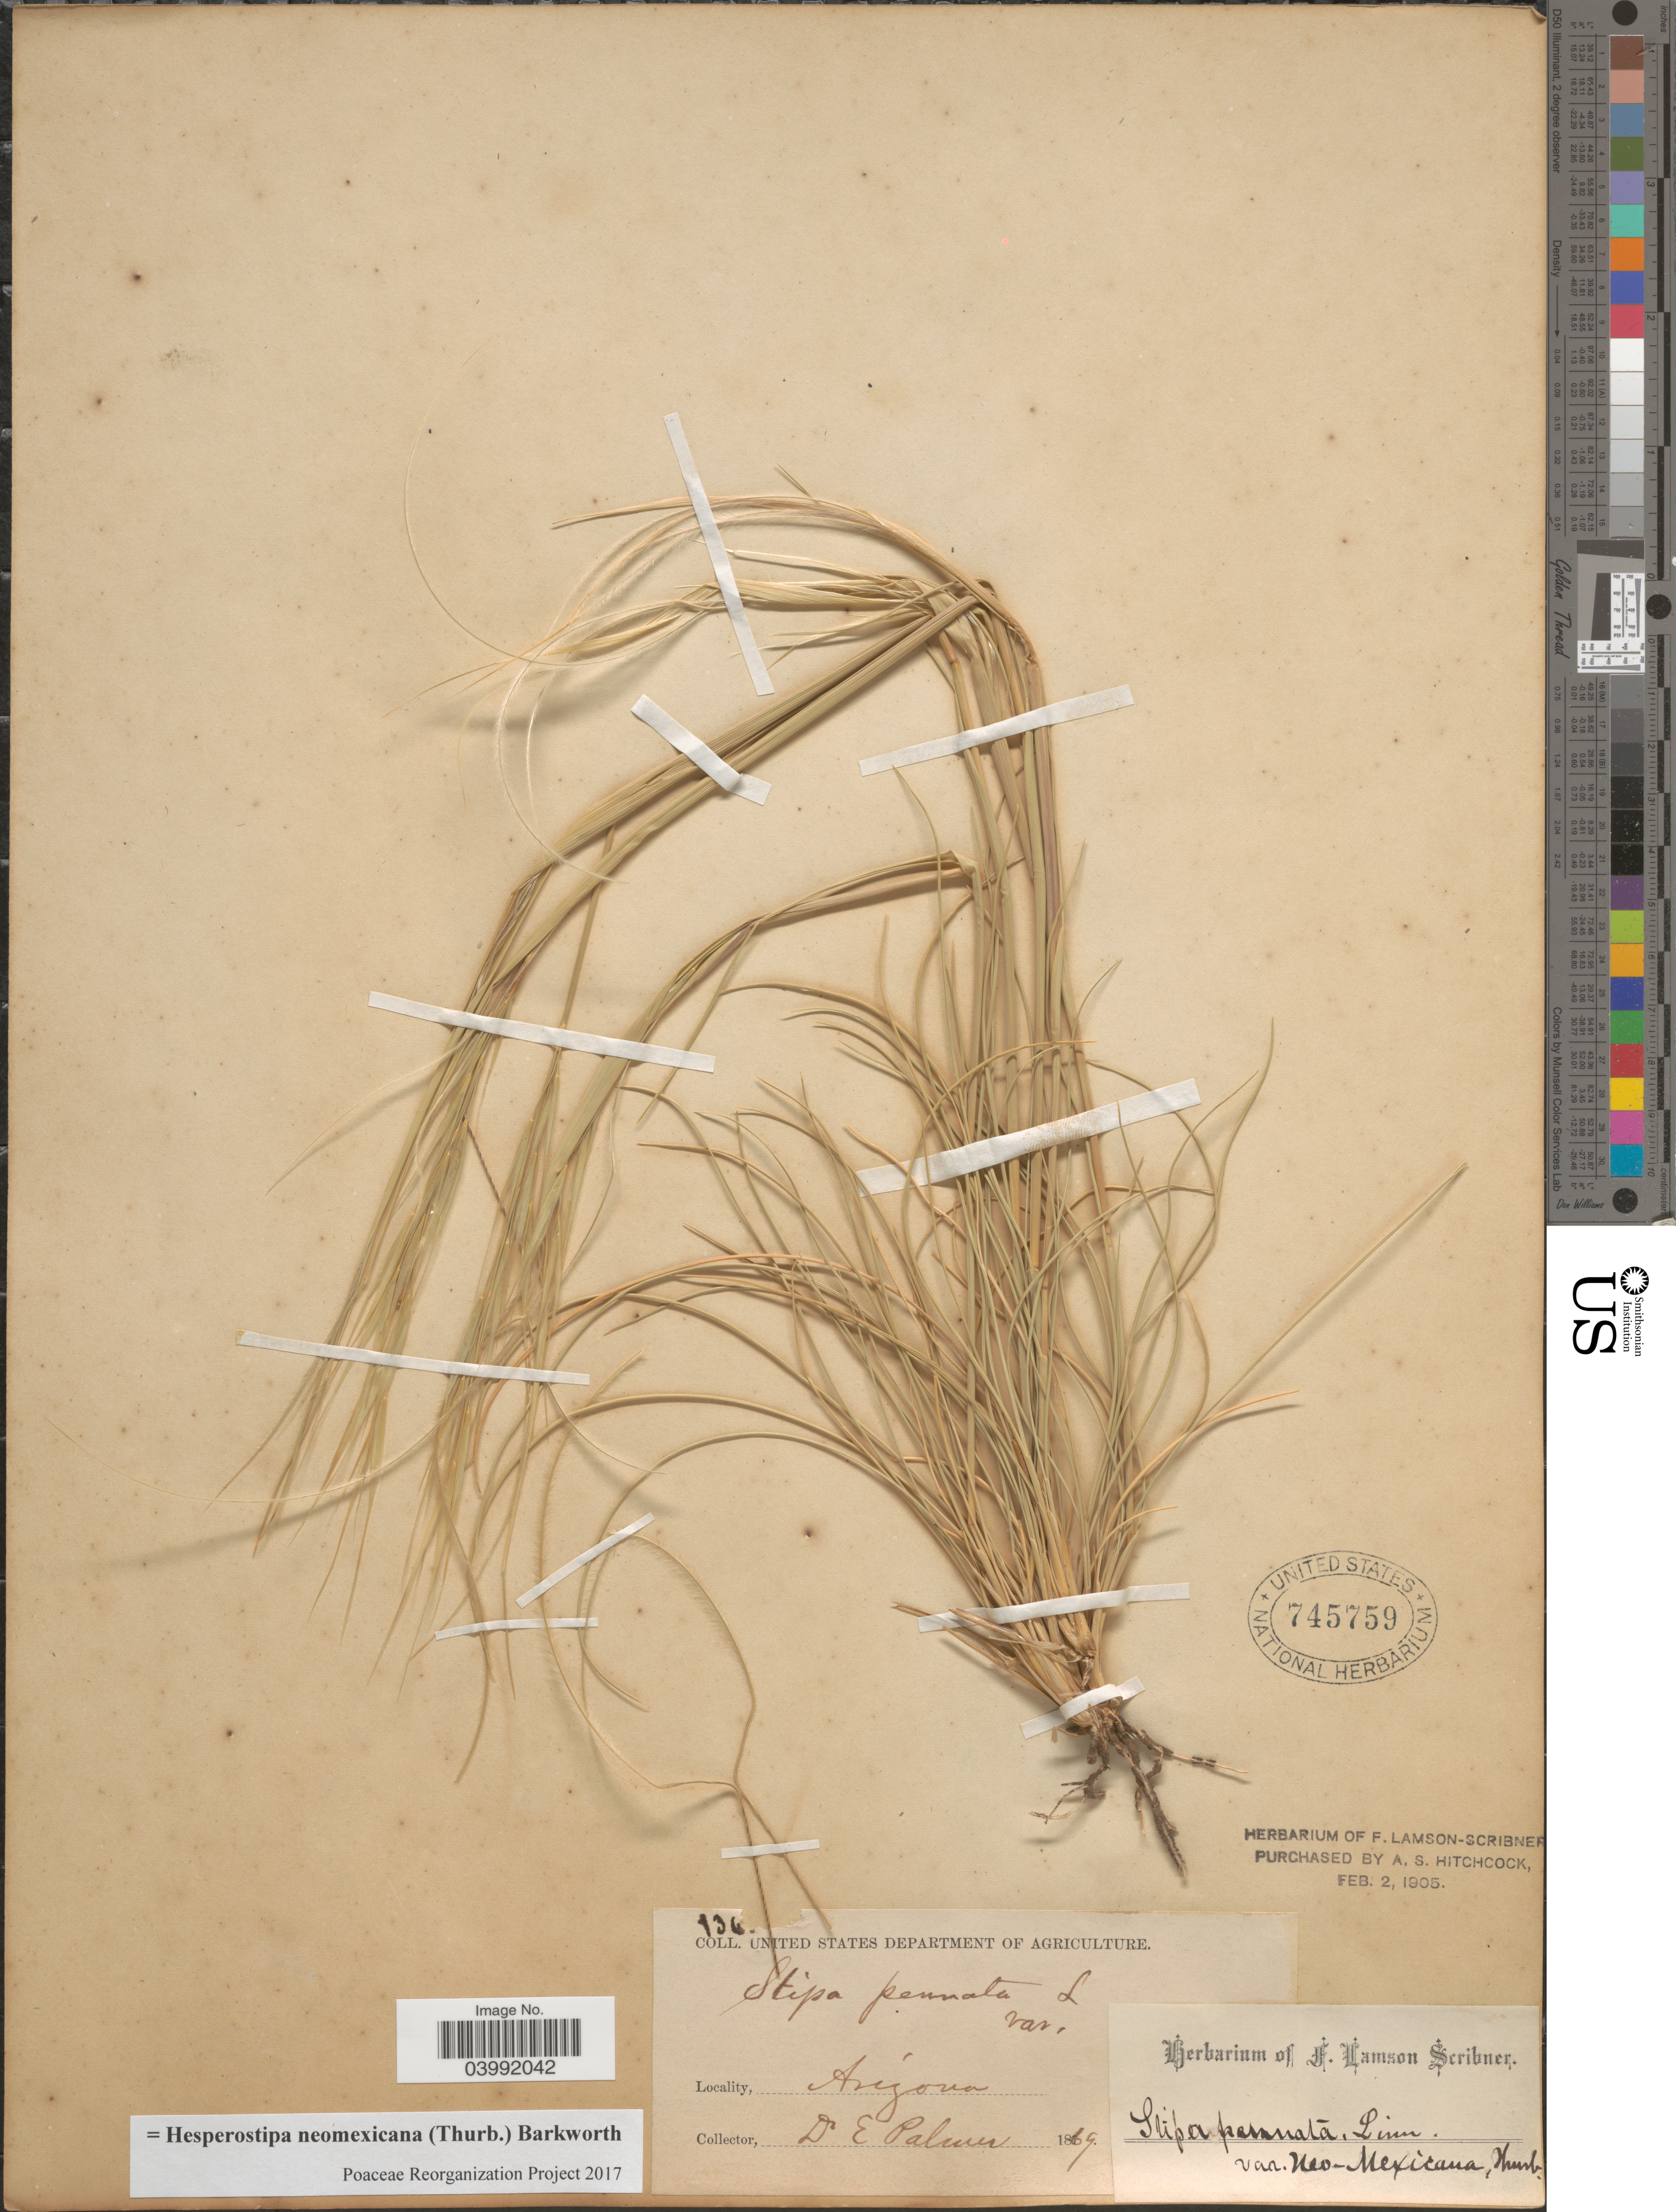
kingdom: Plantae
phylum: Tracheophyta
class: Liliopsida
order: Poales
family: Poaceae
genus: Hesperostipa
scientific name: Hesperostipa neomexicana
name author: (Thurb.) Barkworth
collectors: E. Palmer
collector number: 136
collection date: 1869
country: United States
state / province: Arizona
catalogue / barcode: US 745759